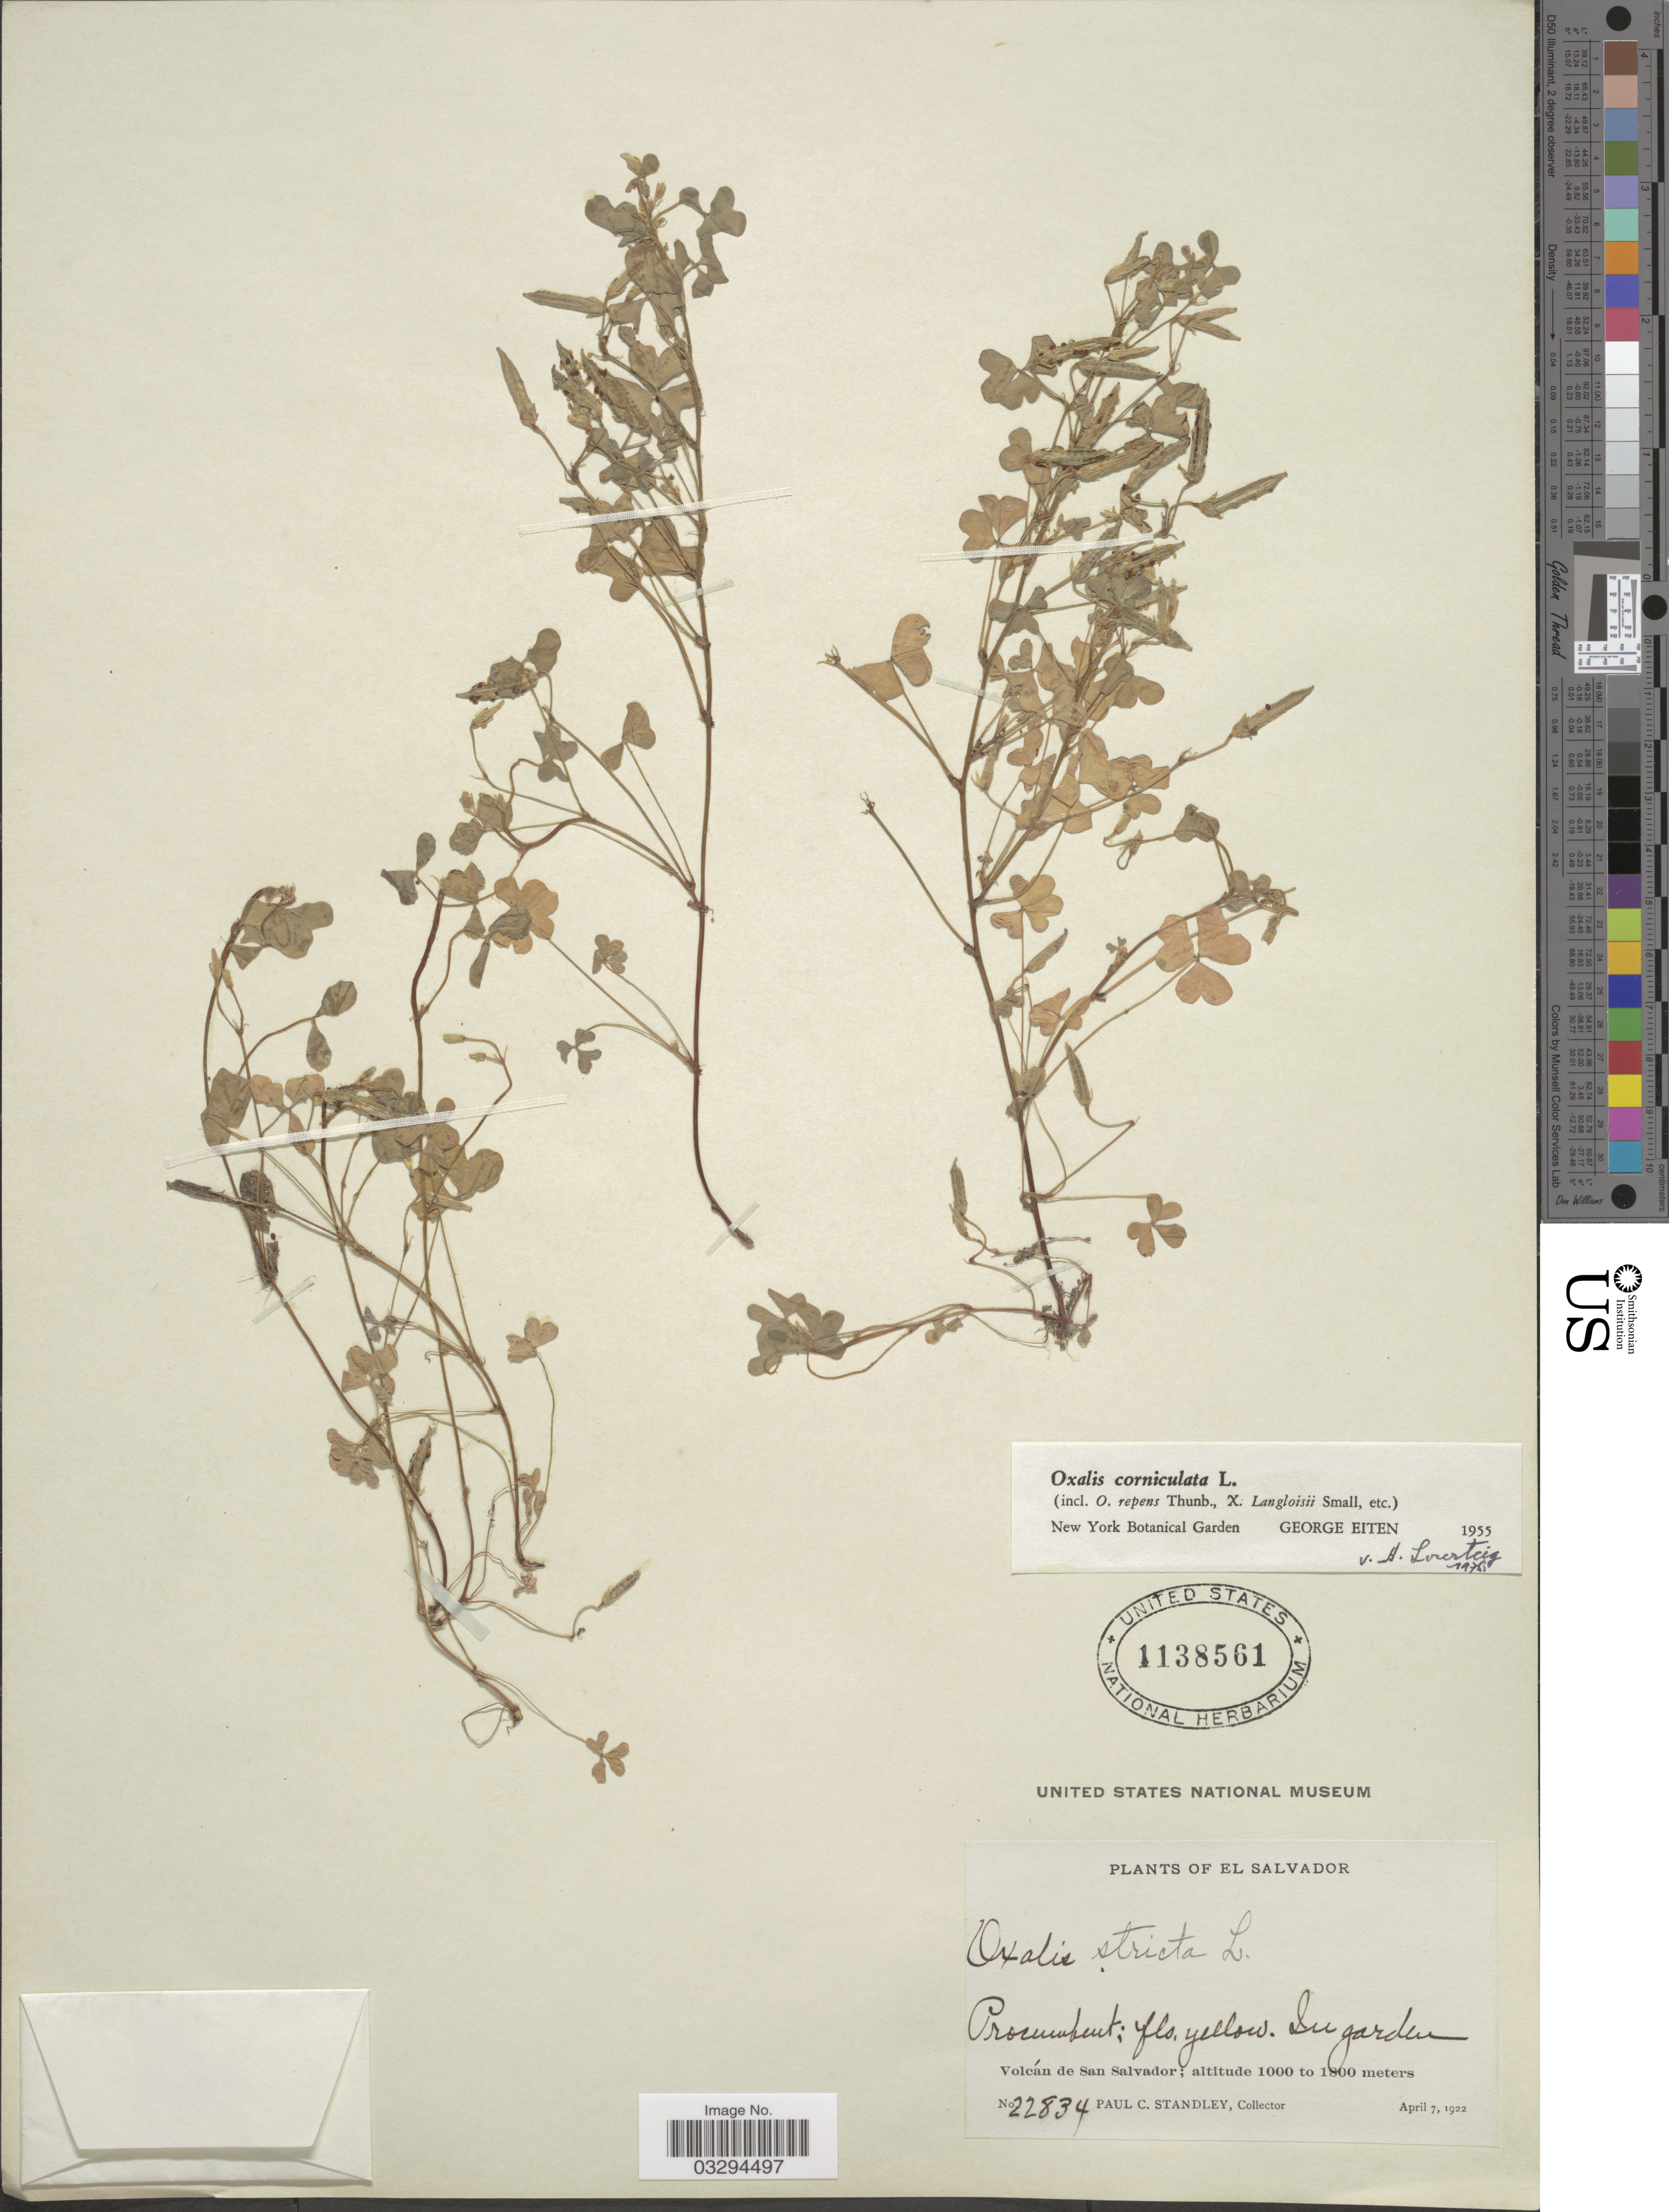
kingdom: Plantae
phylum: Tracheophyta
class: Magnoliopsida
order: Oxalidales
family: Oxalidaceae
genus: Oxalis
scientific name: Oxalis corniculata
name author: L.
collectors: P. C. Standley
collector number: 22834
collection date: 1922-04-07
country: El Salvador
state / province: San Salvador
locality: In garden. Volcán de San Salvador.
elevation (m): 1000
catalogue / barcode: US 1138561